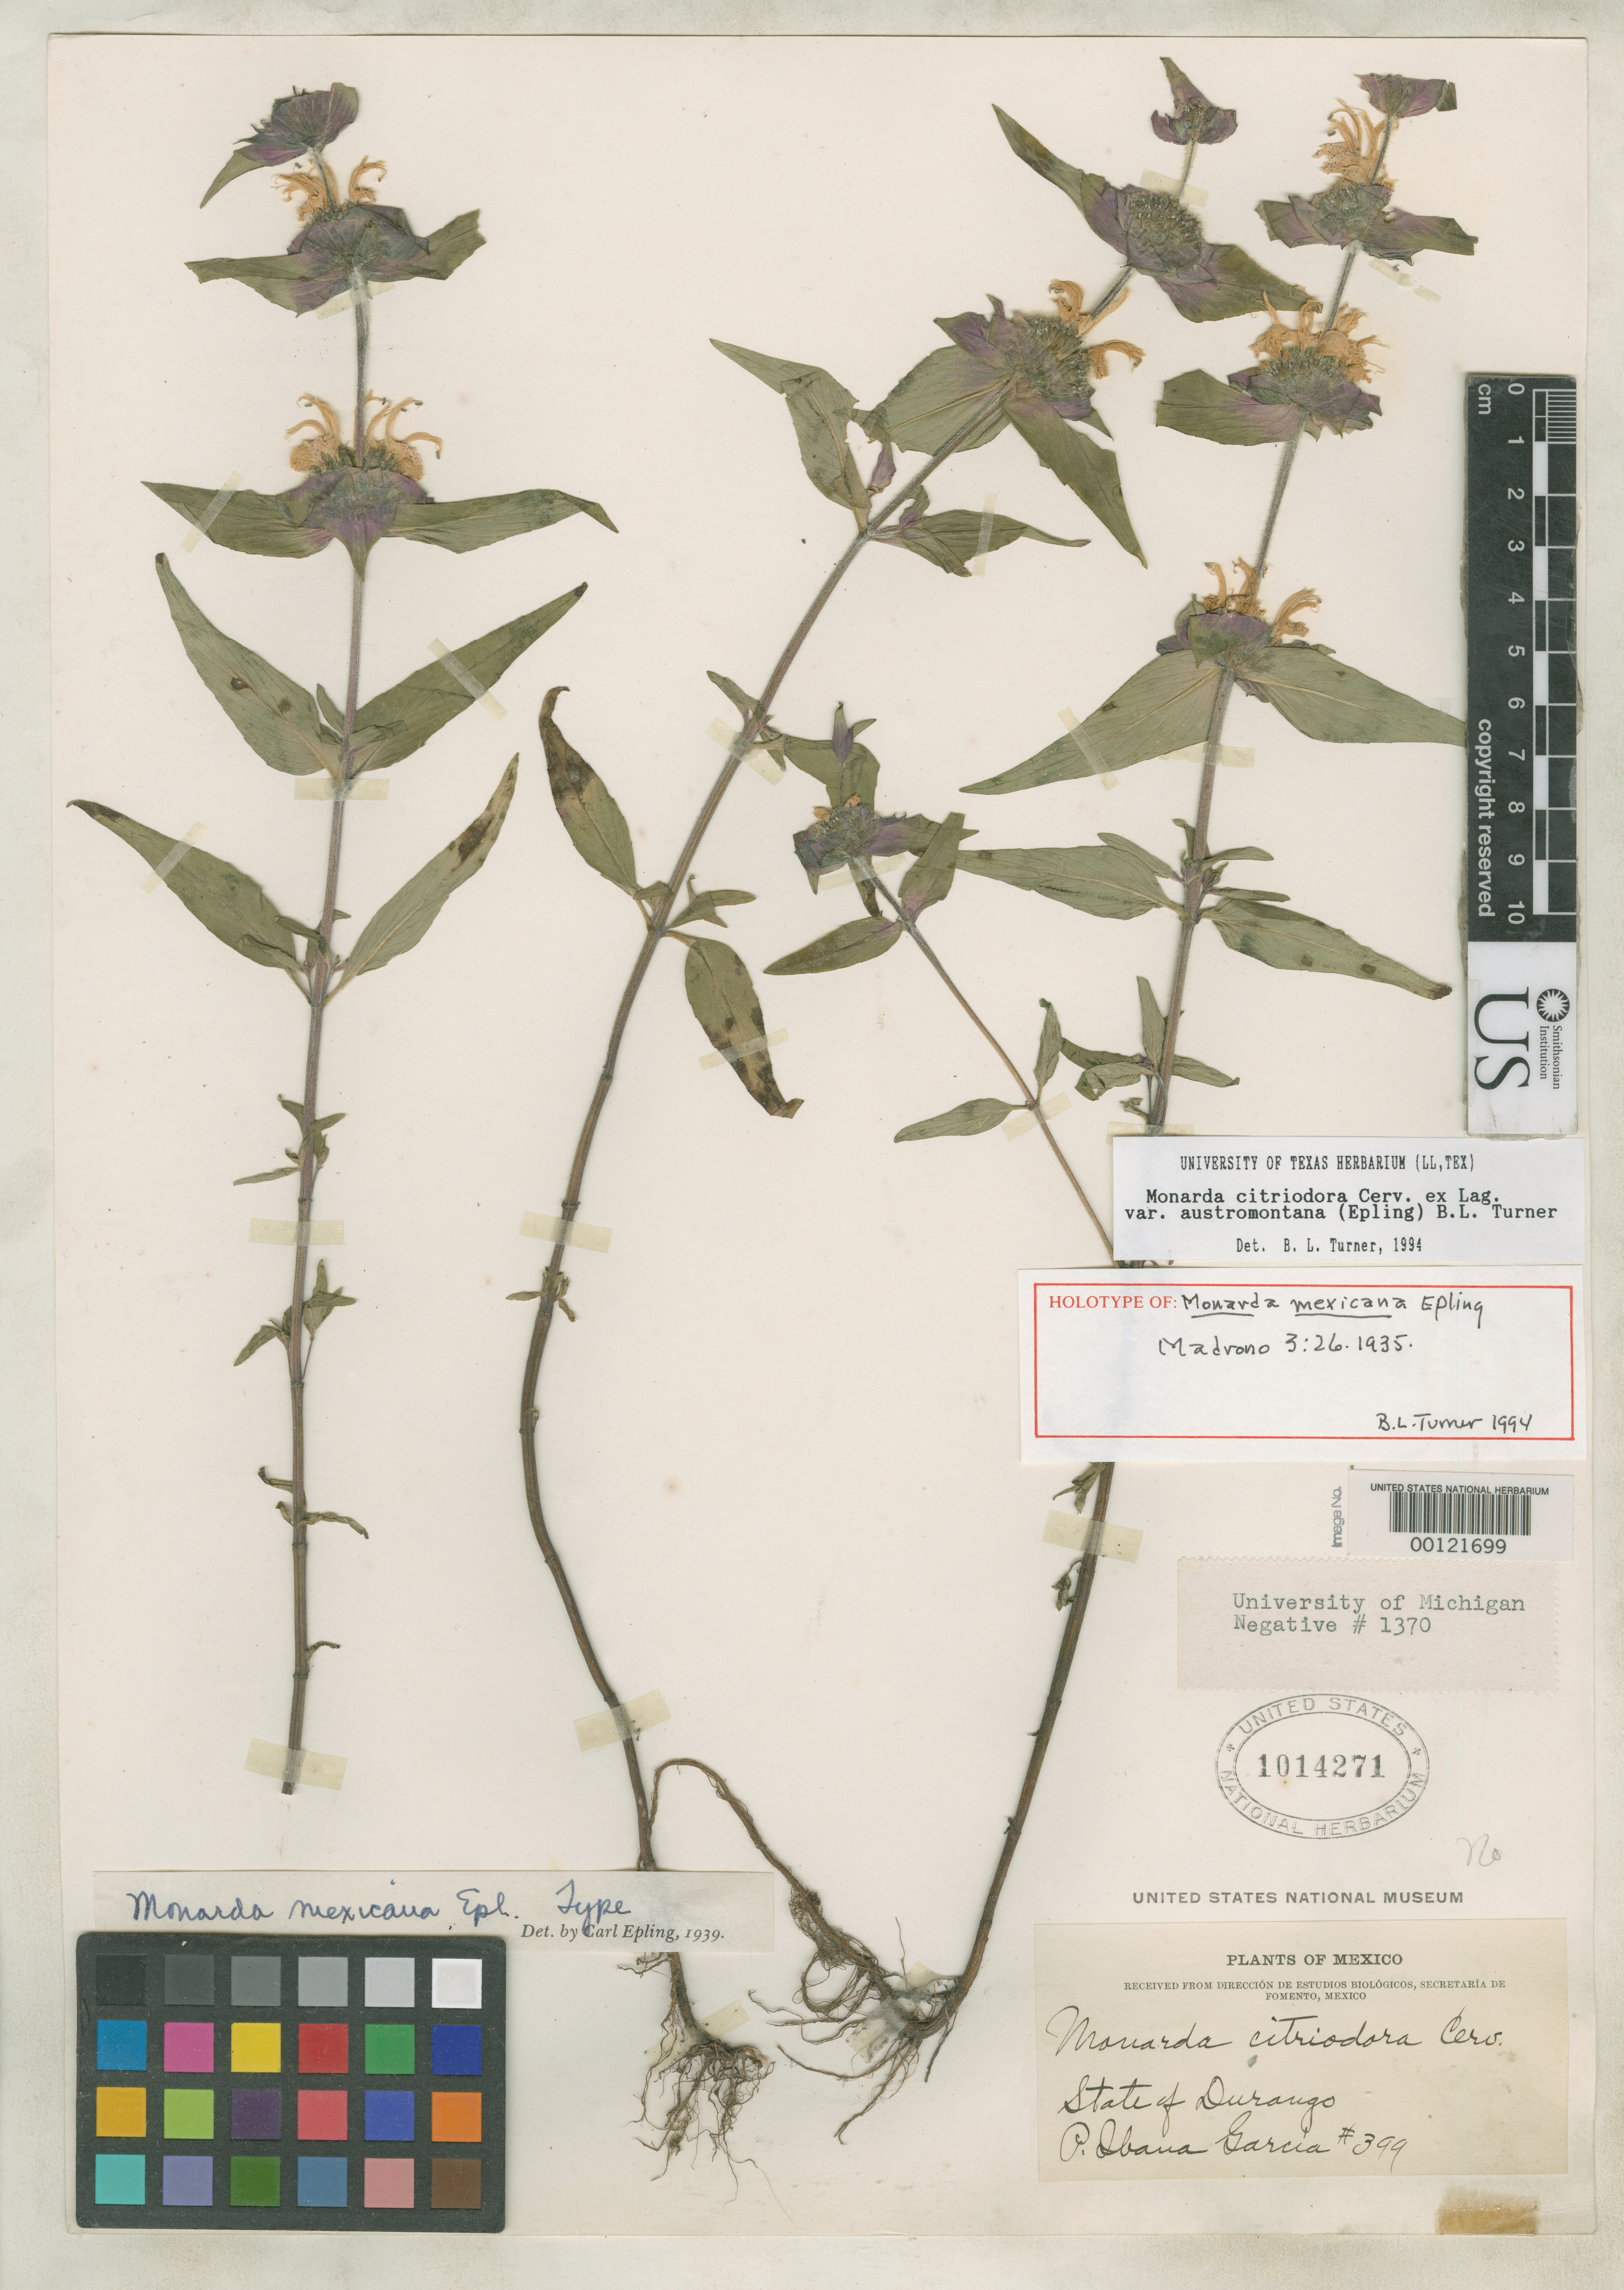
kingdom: Plantae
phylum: Tracheophyta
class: Magnoliopsida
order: Lamiales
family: Lamiaceae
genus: Monarda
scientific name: Monarda mexicana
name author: Epling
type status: Holotype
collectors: P. I. Garcia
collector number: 399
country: Mexico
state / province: Durango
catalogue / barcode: US 1014271